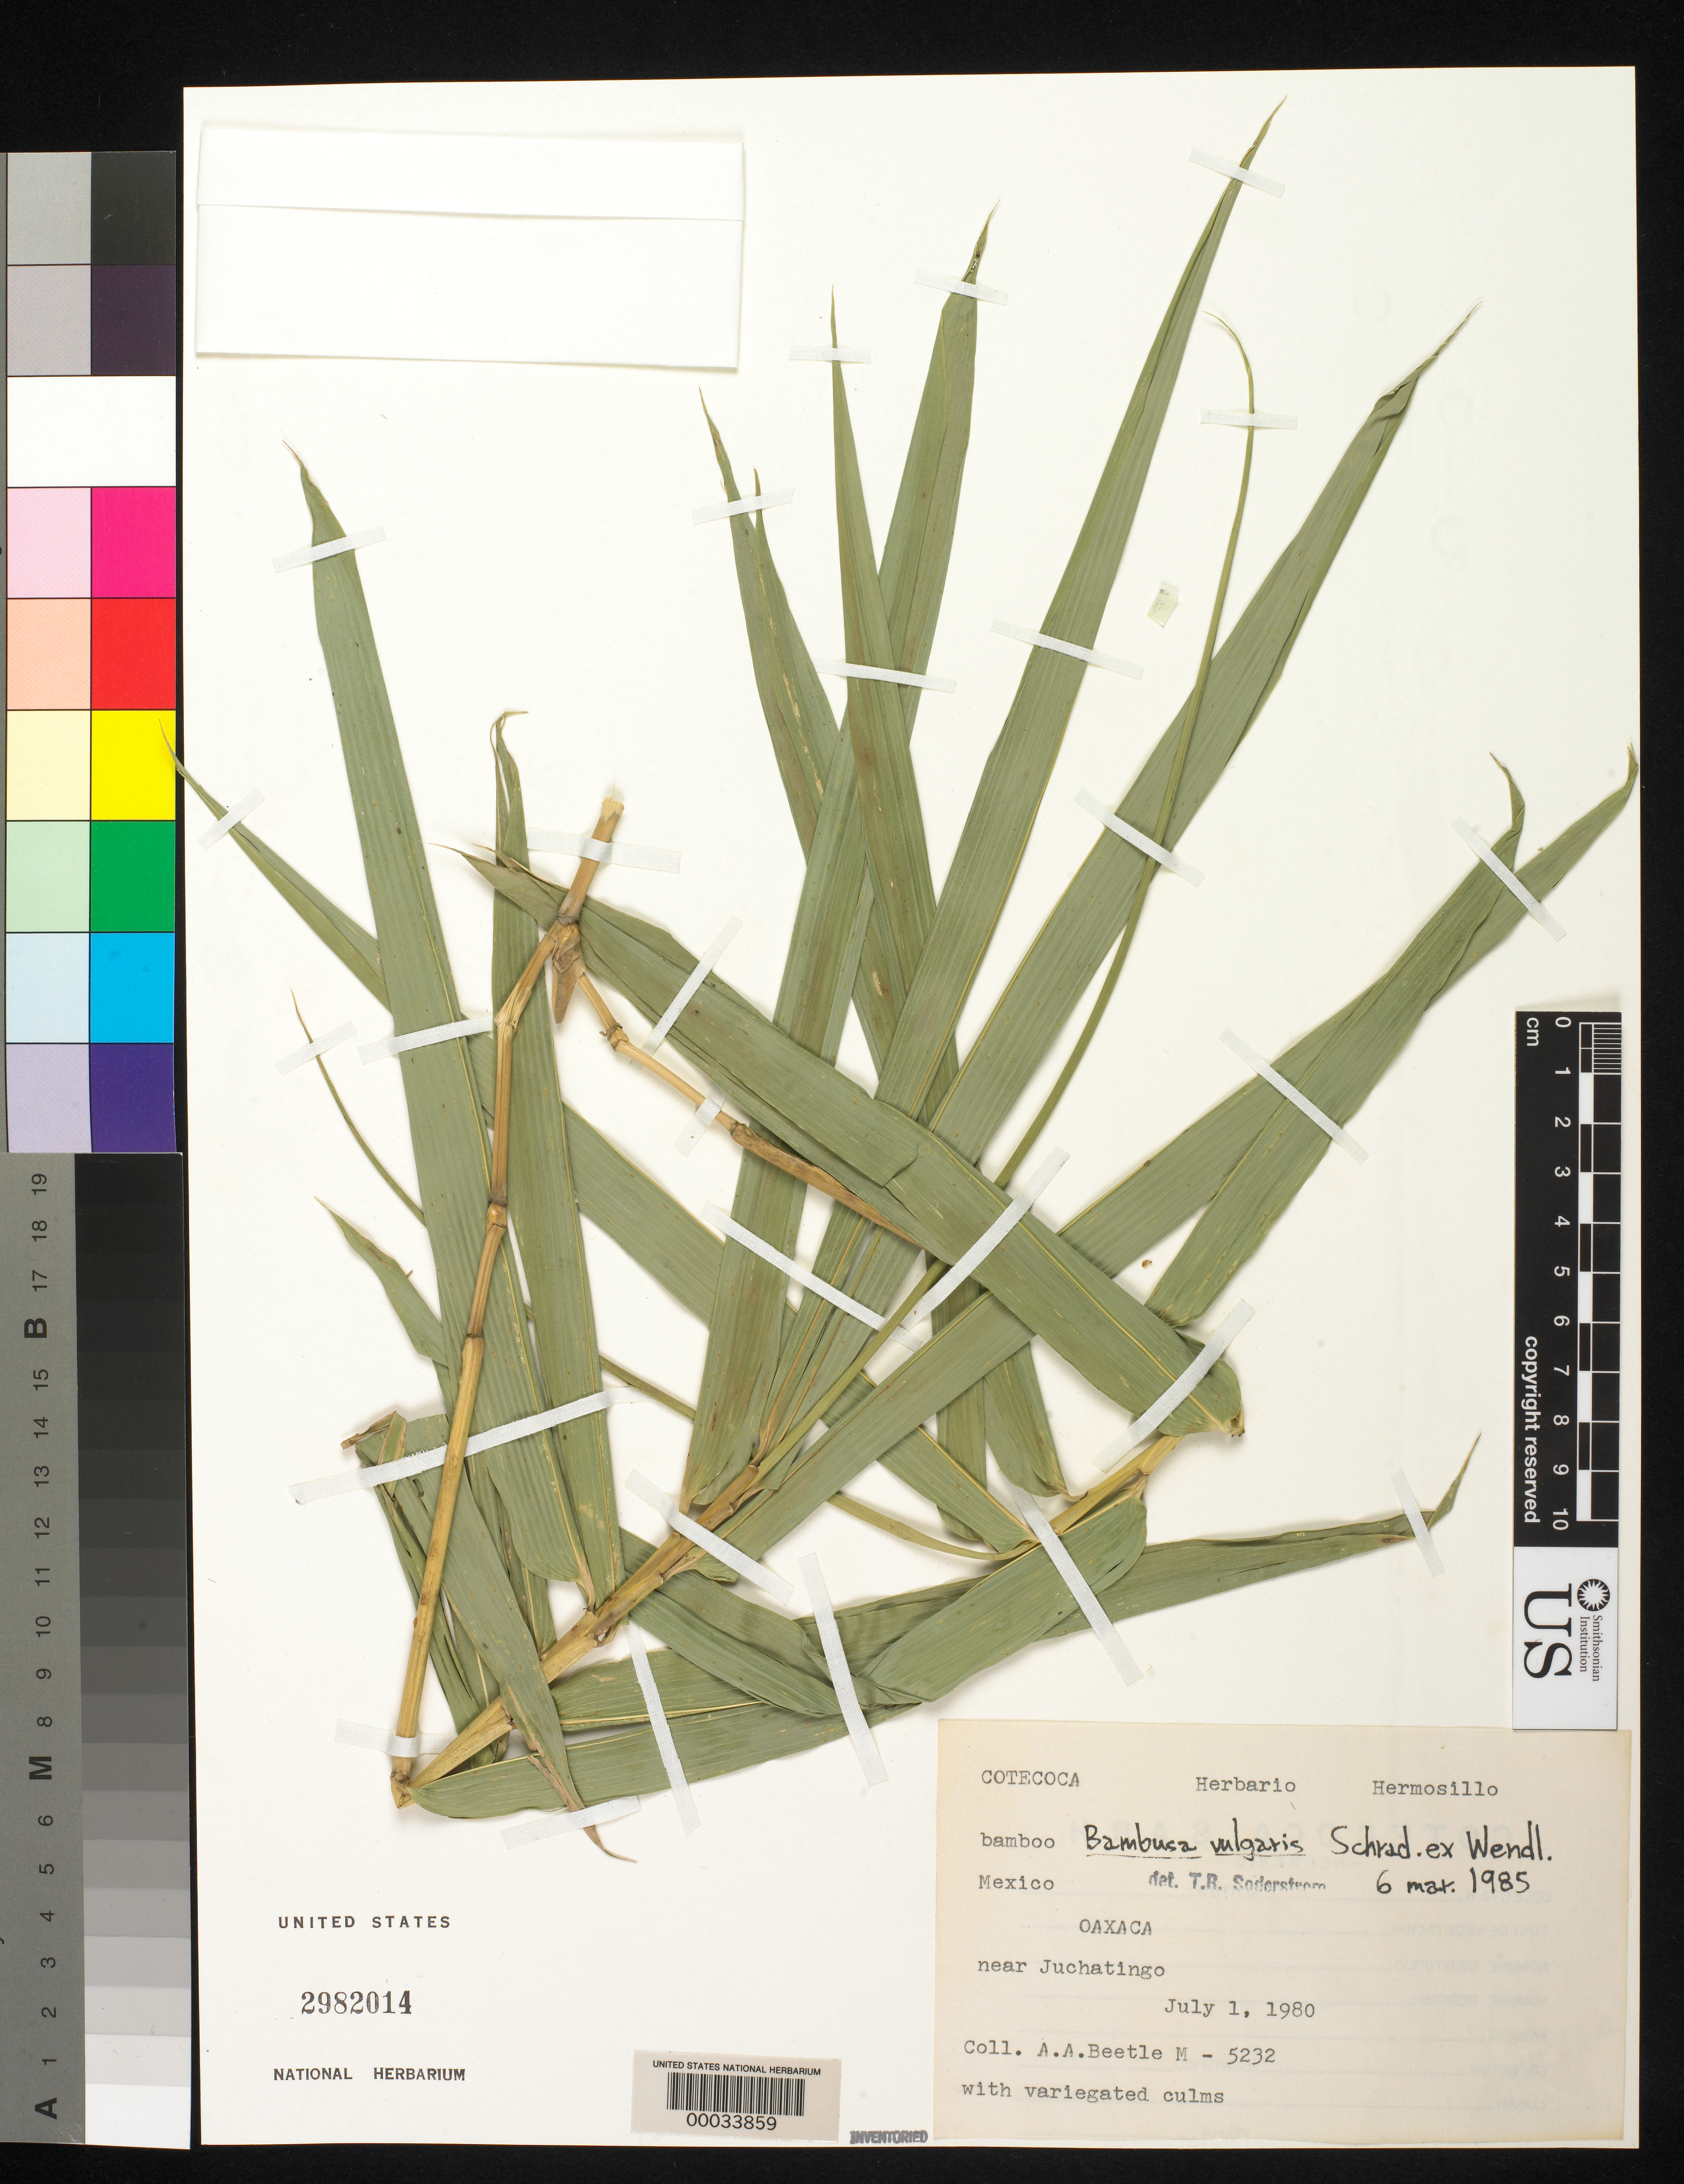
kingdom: Plantae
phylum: Tracheophyta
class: Liliopsida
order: Poales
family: Poaceae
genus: Bambusa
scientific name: Bambusa vulgaris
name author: Schrad. ex J.C. Wendl.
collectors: A. A. Beetle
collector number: M-5232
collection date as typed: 01 Jul 1980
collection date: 1980-07-01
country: Mexico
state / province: Oaxaca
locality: Juchatingo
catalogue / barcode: US 2982014